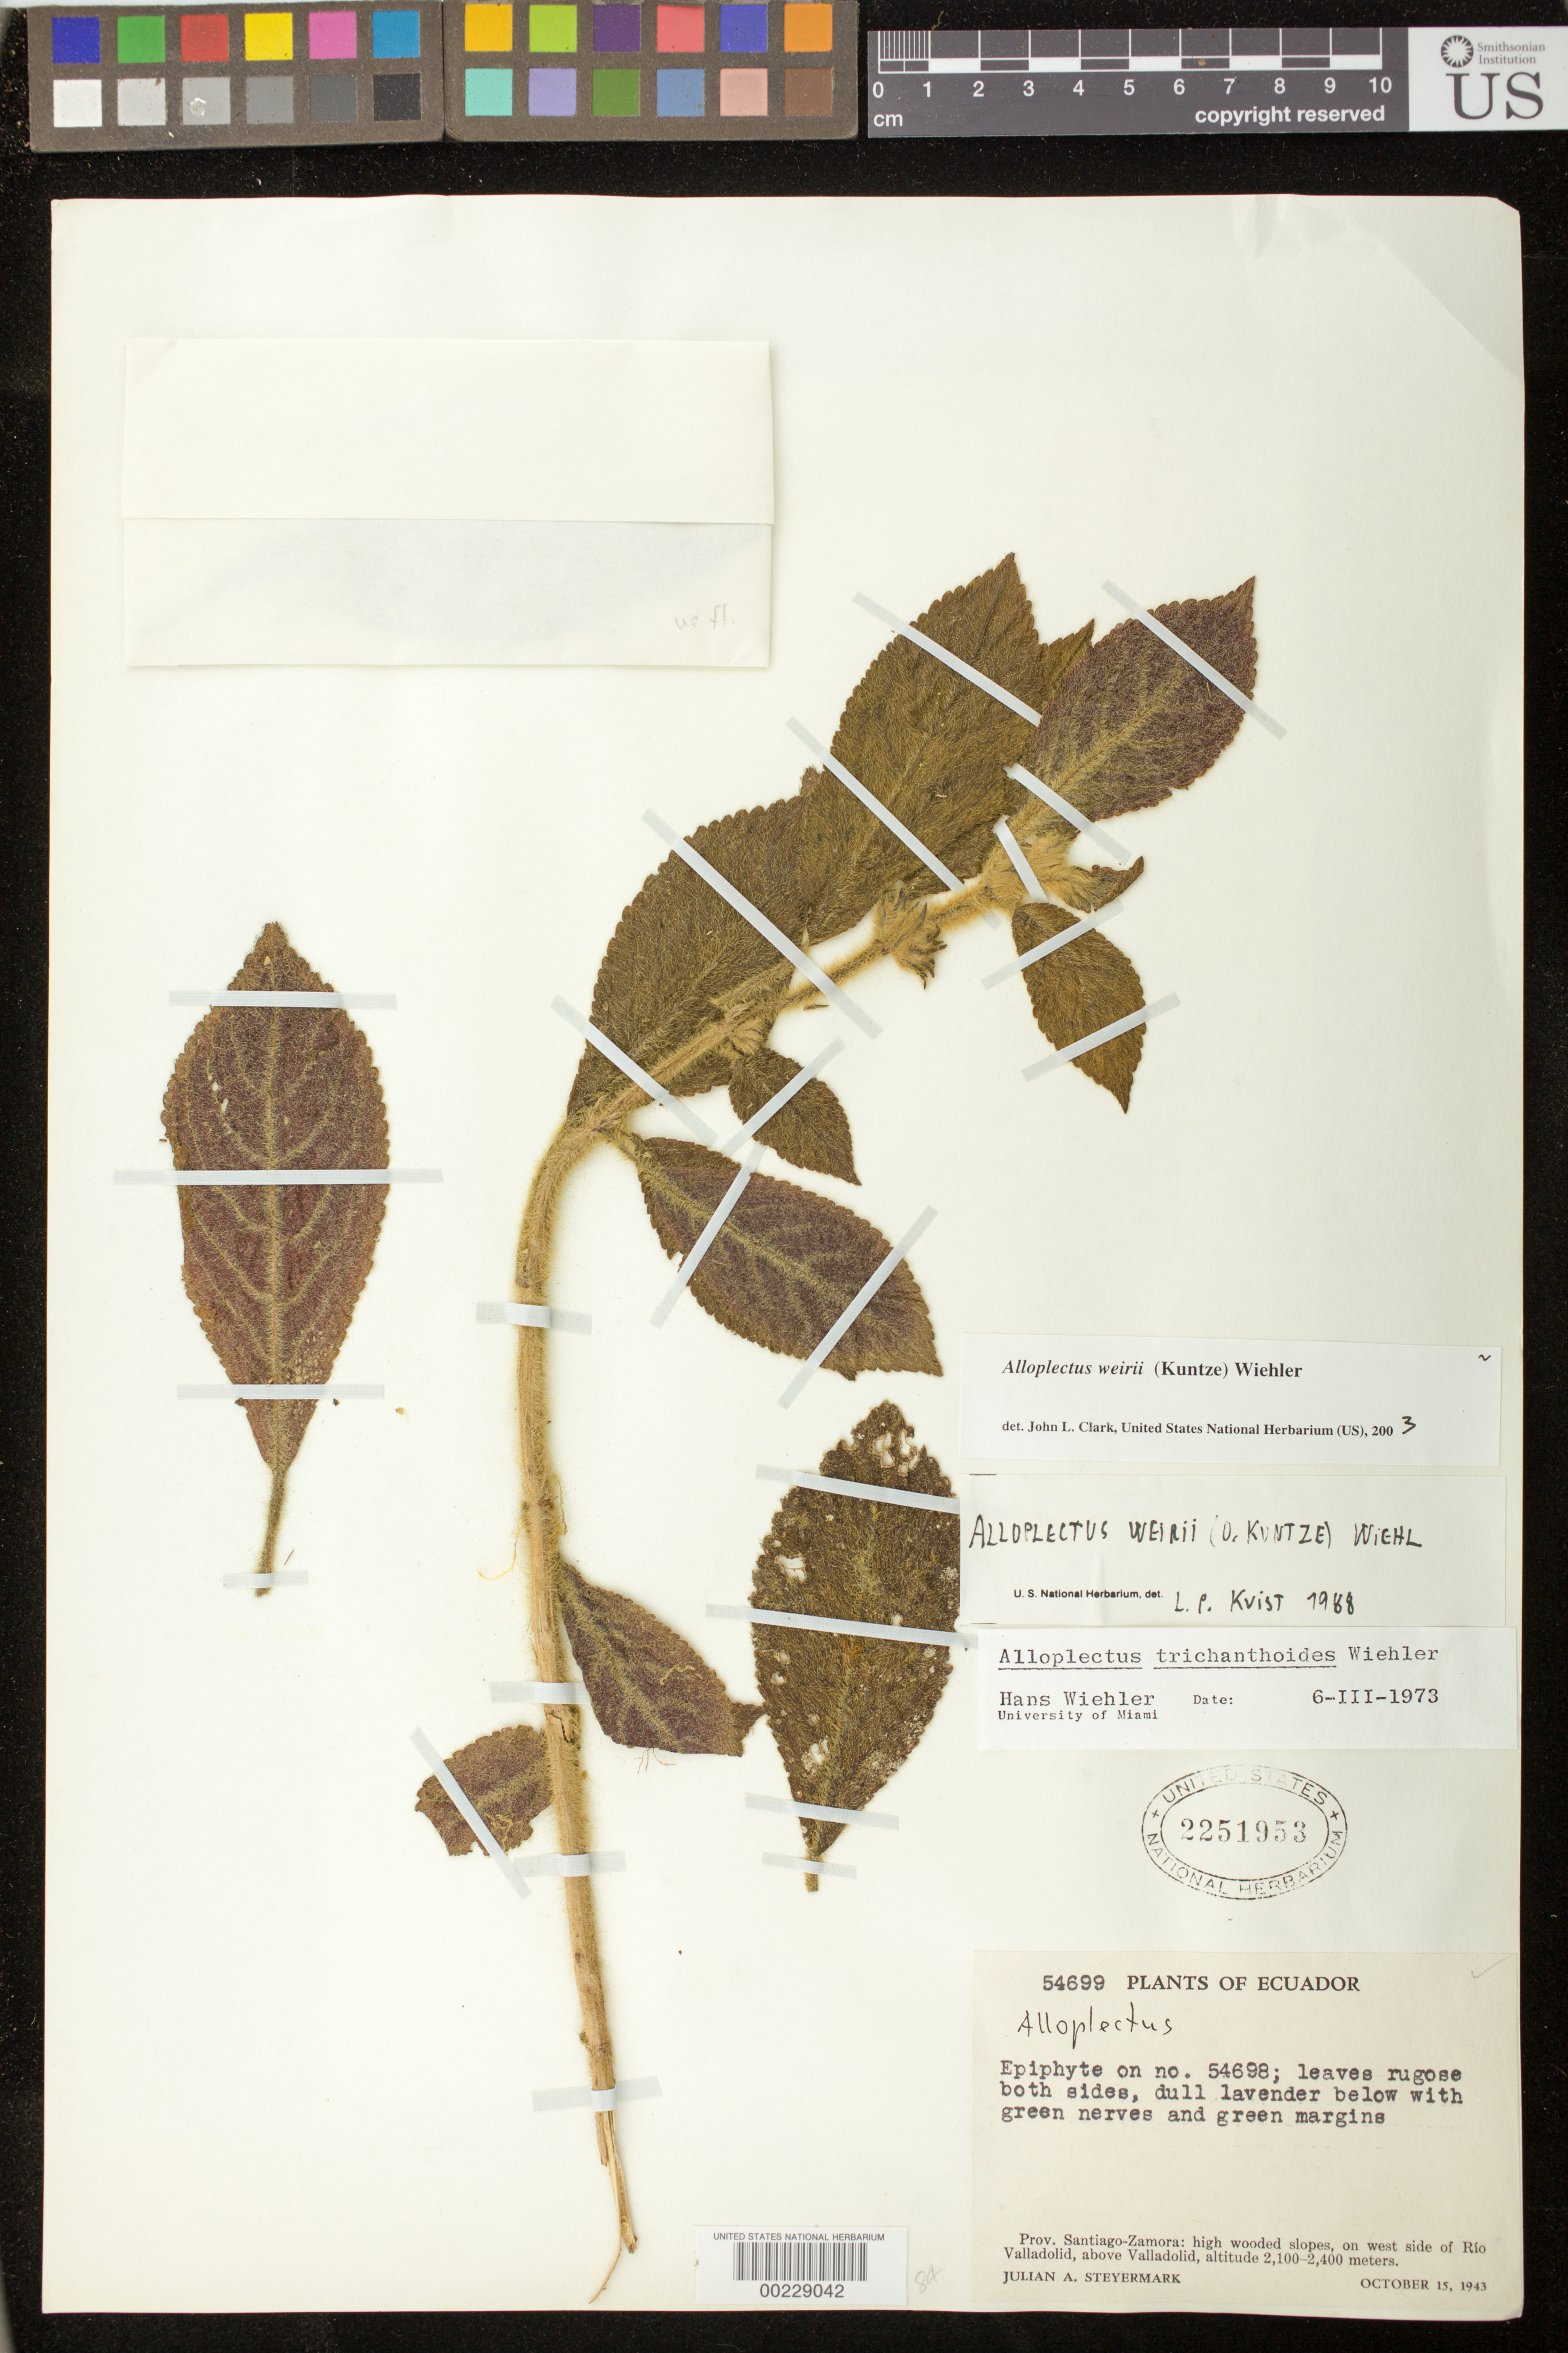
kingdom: Plantae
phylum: Tracheophyta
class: Magnoliopsida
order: Lamiales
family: Gesneriaceae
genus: Alloplectus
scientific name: Alloplectus weirii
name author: (Kuntze) Wiehler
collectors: J. Steyermark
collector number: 54699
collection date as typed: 15 Oct 1943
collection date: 1943-10-15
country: Ecuador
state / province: Zamora-Chinchipe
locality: West side of Rio Valladolid, above Valladolid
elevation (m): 2100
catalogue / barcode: US 2251953